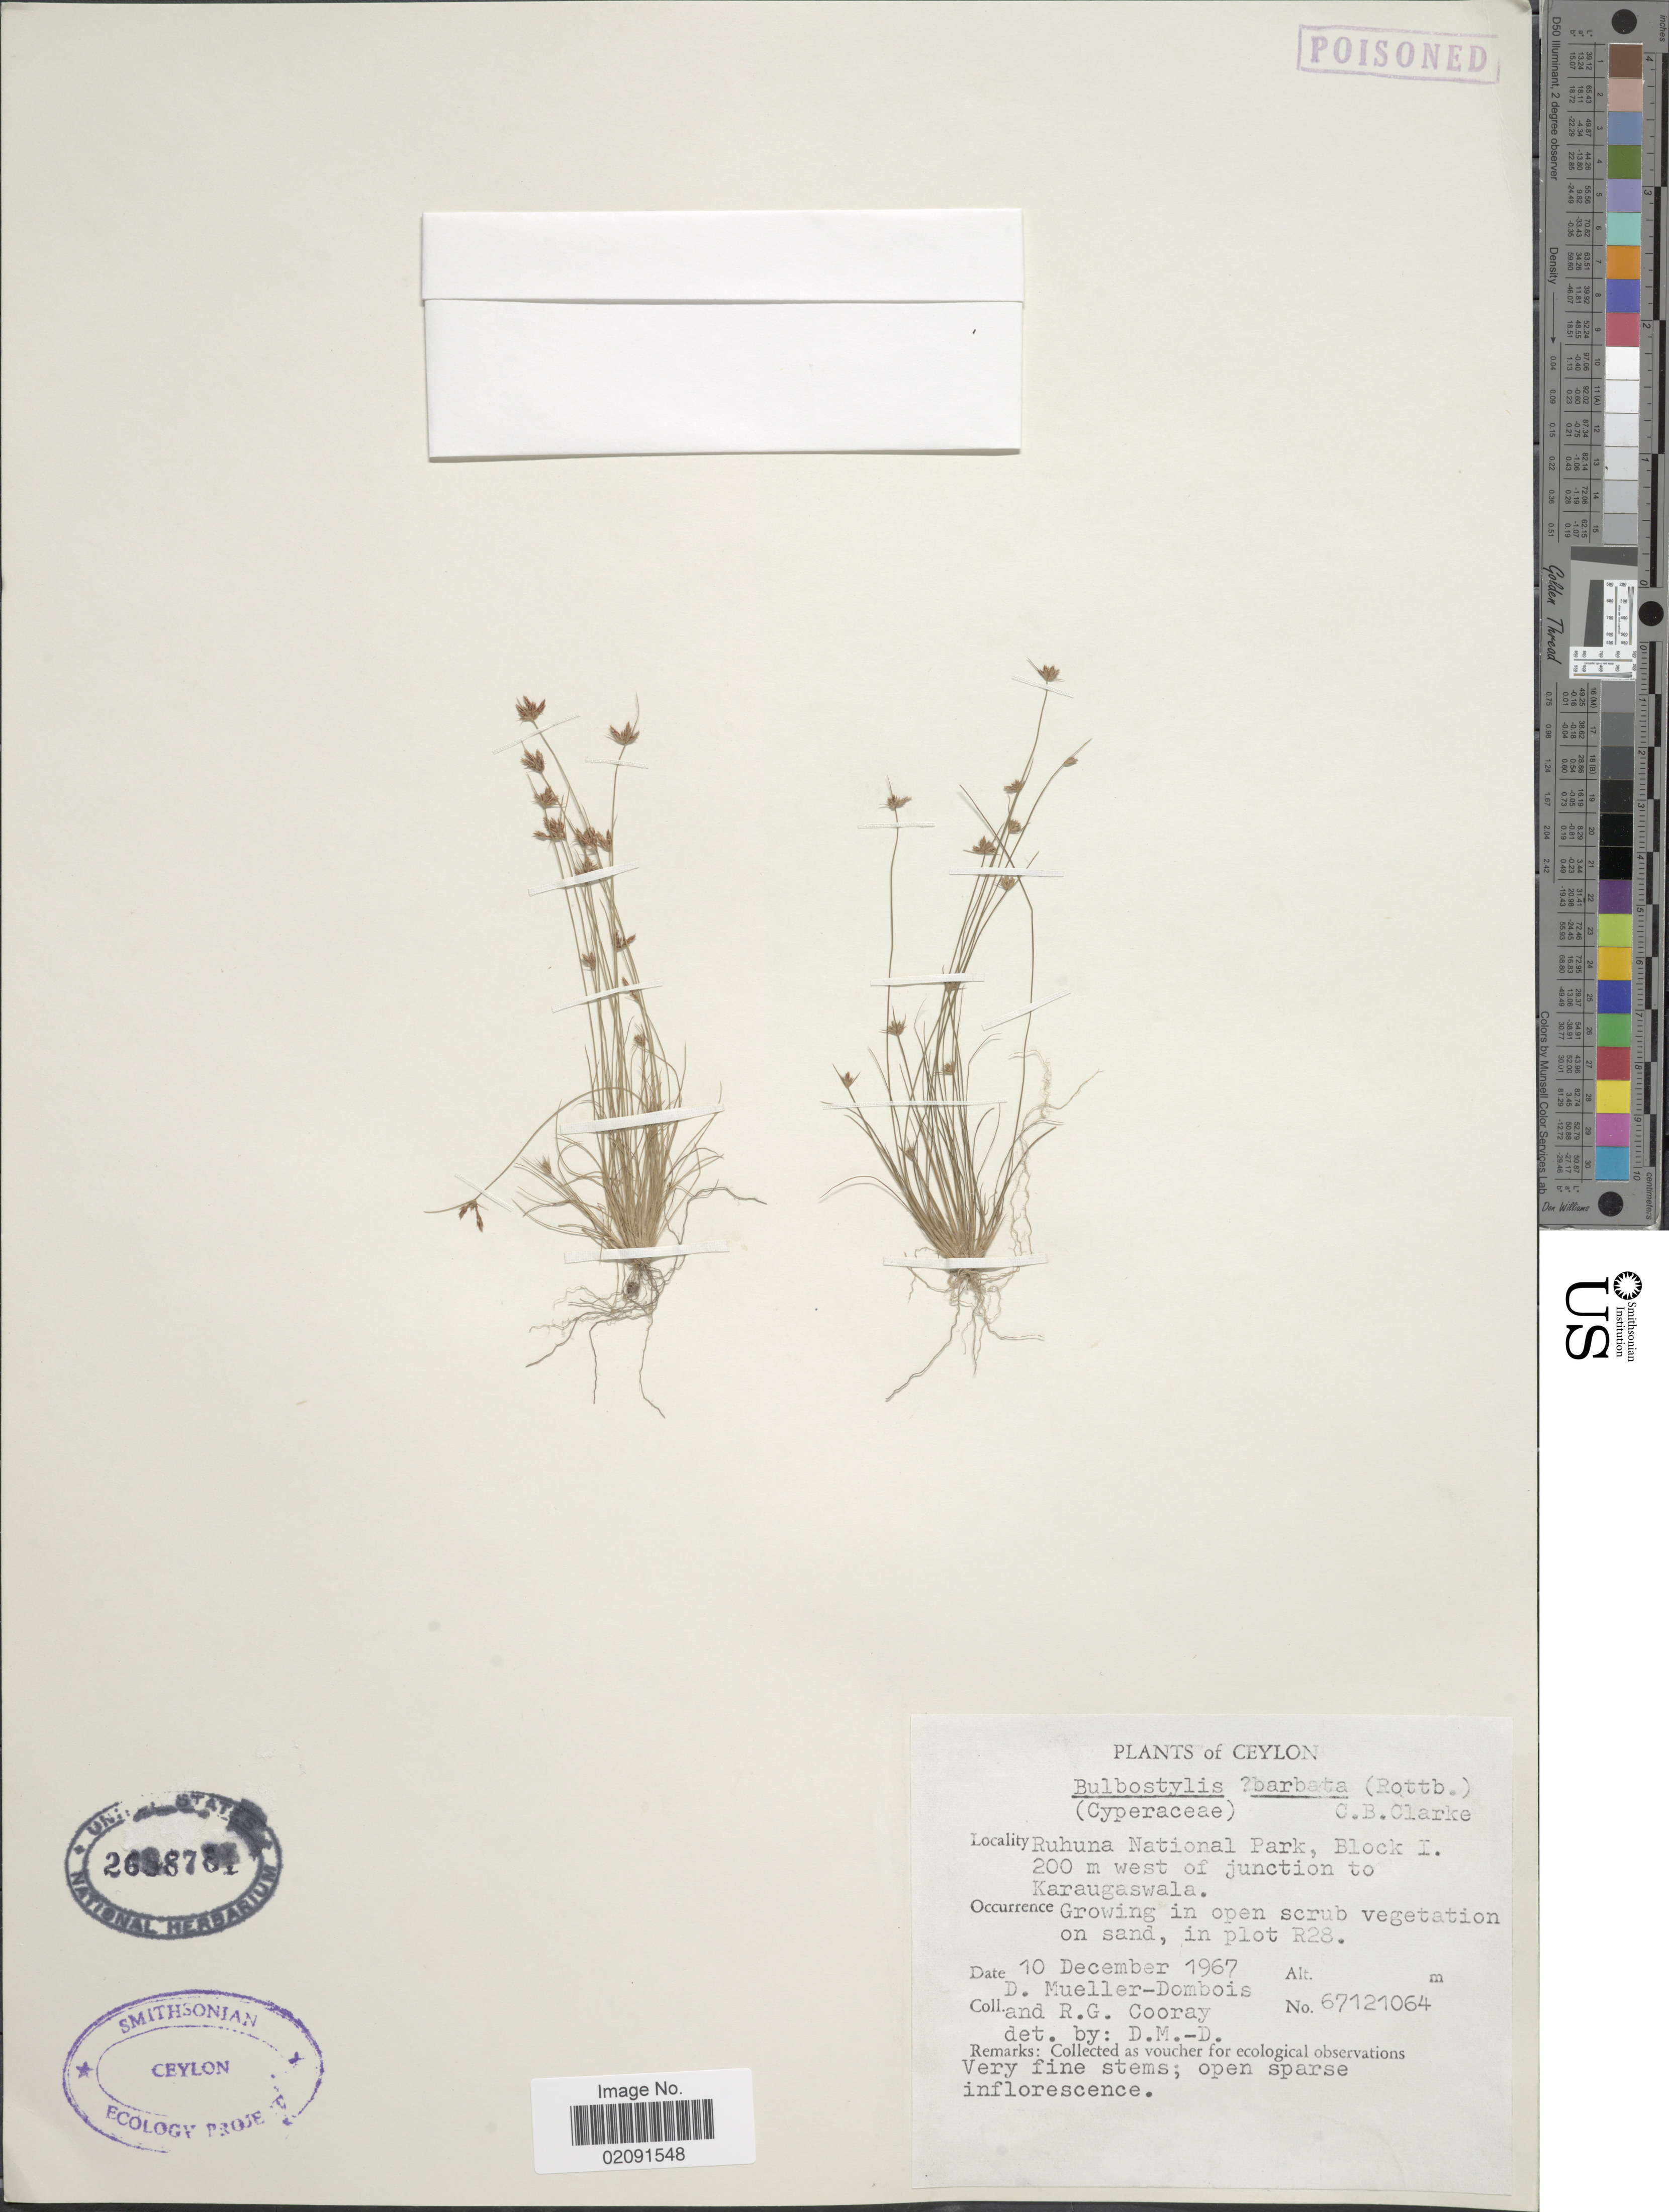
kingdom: Plantae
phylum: Tracheophyta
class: Liliopsida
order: Poales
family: Cyperaceae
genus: Bulbostylis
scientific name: Bulbostylis barbata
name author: (Rottb.) C.B. Clarke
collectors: D. Mueller-Dombois & R. Cooray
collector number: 67121064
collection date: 1967-12-10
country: Sri Lanka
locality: Ceylon, Ruhuna National Park, Block I, 200 m west of junction to Karaugaswala, in plot R28.